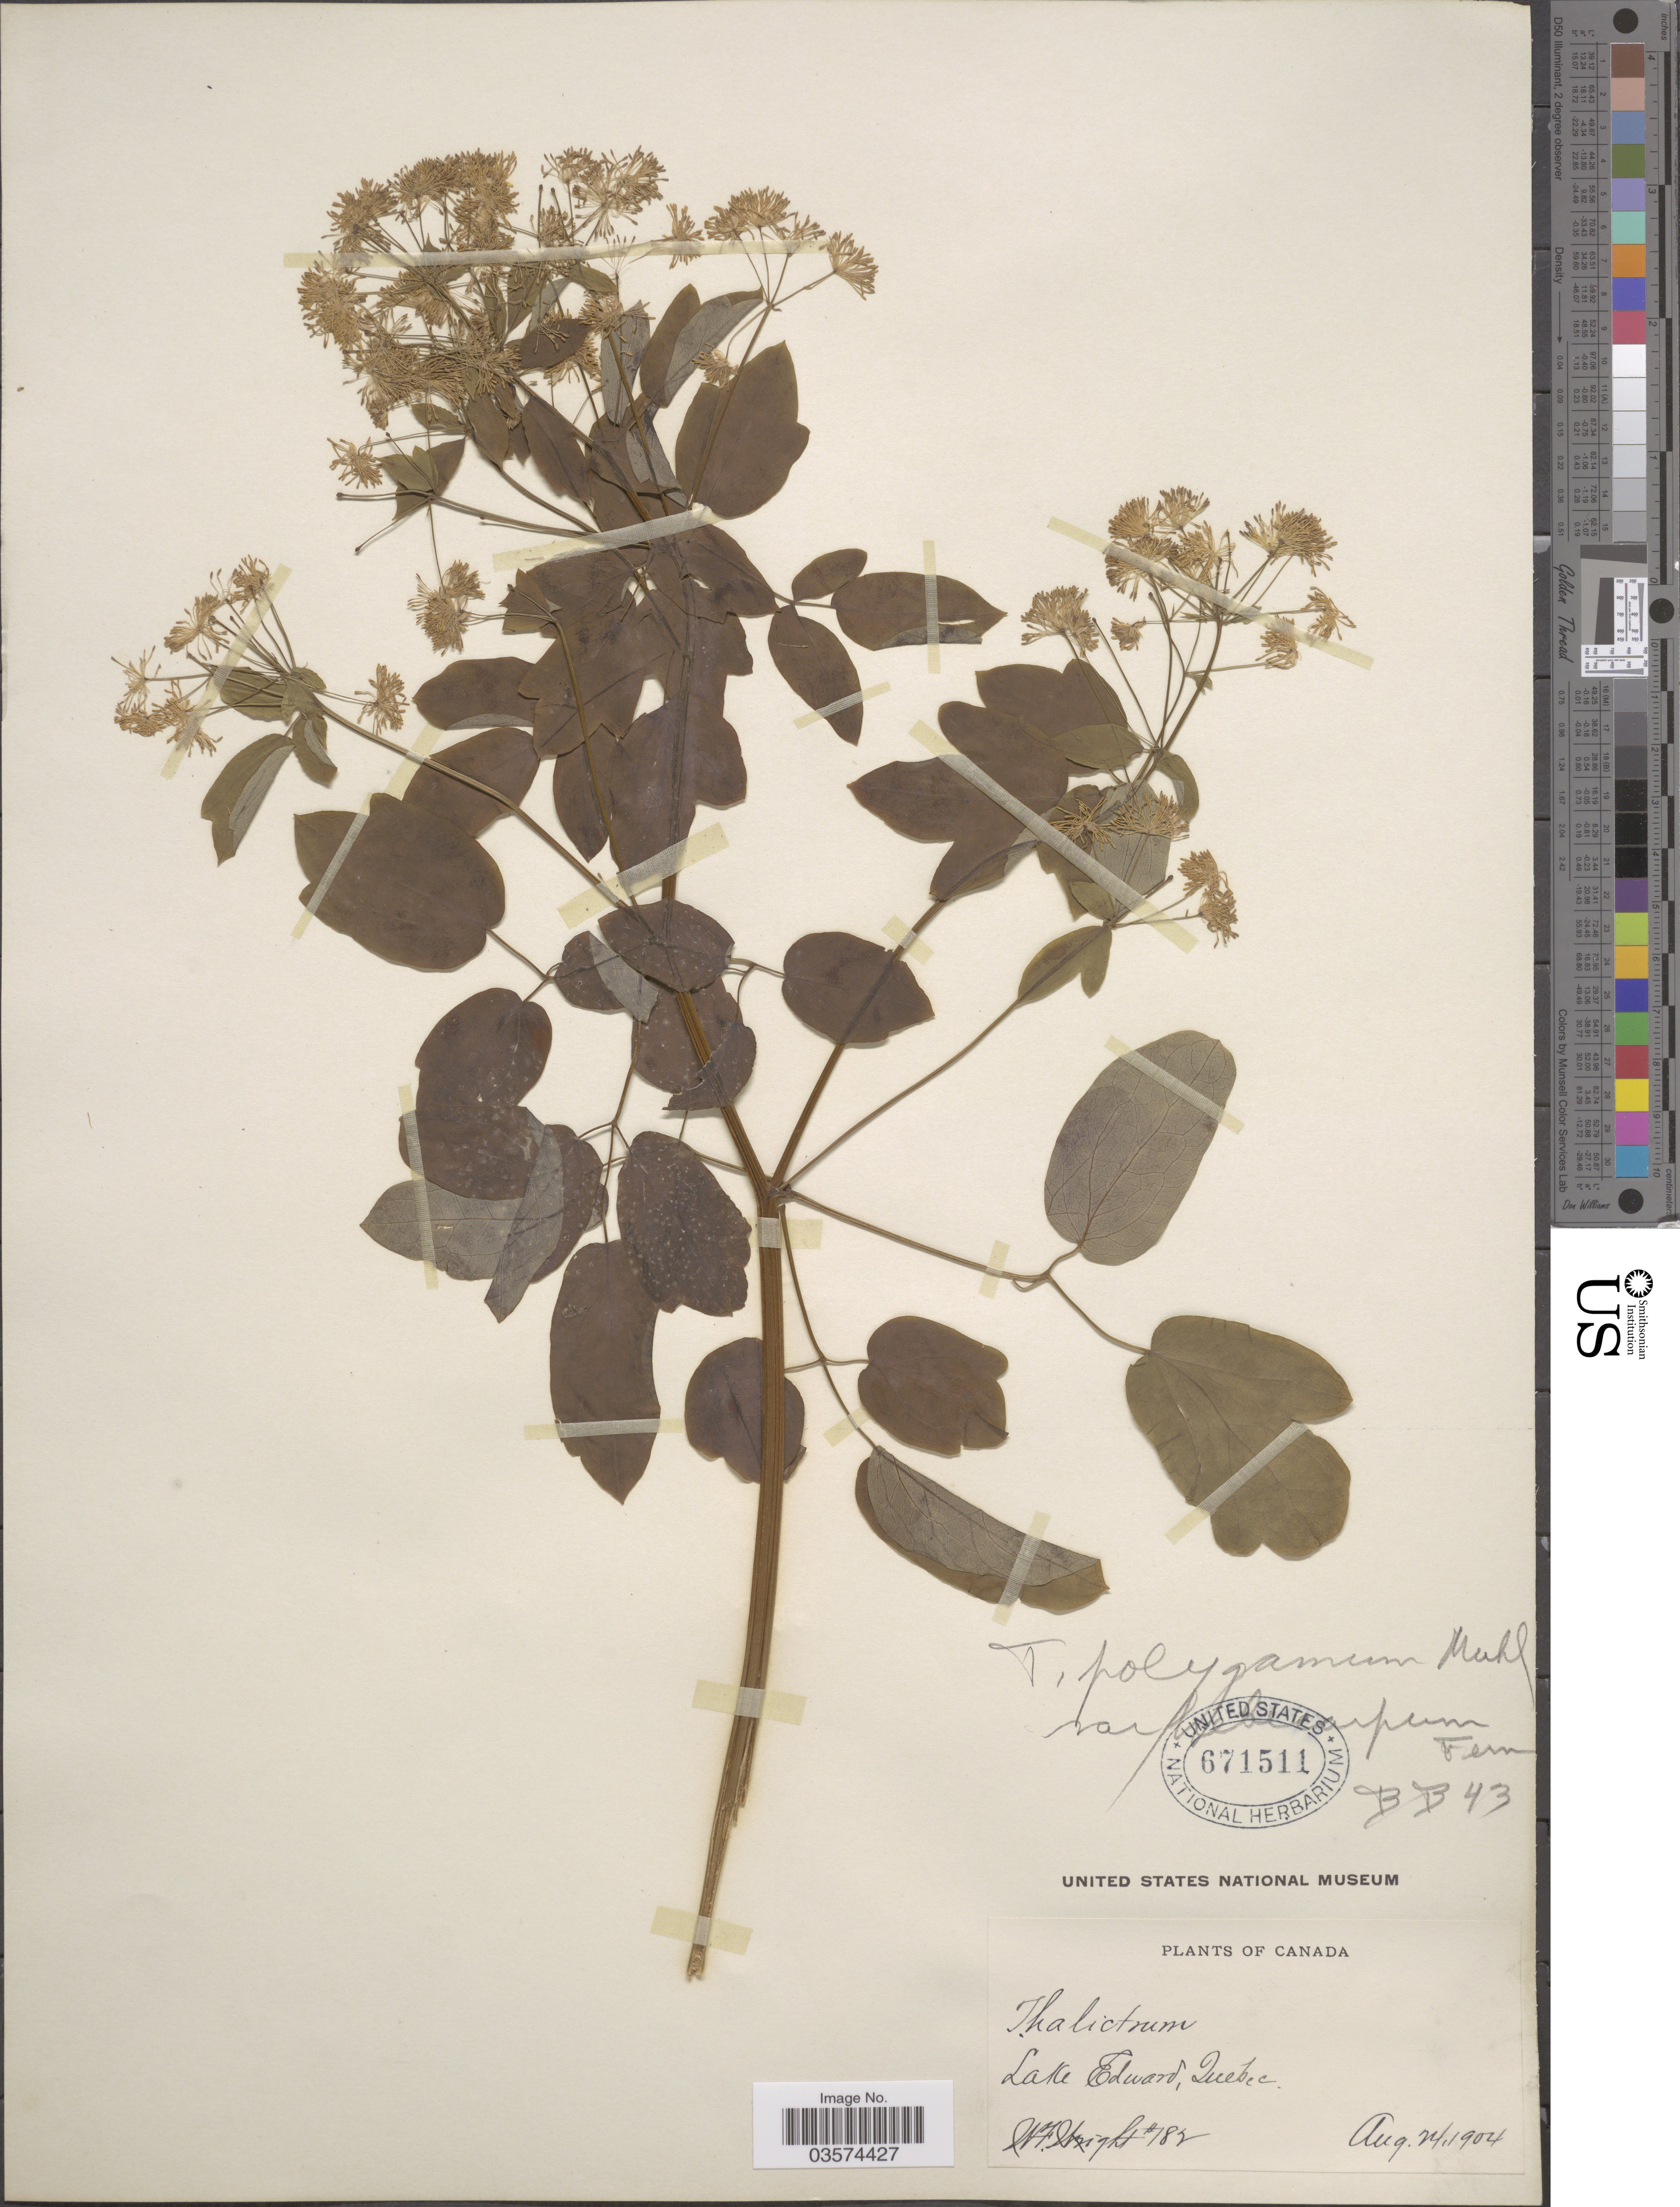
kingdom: Plantae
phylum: Tracheophyta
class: Magnoliopsida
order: Ranunculales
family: Ranunculaceae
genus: Thalictrum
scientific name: Thalictrum pubescens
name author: Pursh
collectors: W. F. Wright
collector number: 182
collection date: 1904-08-24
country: Canada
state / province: Quebec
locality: Lake Edward.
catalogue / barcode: US 671511